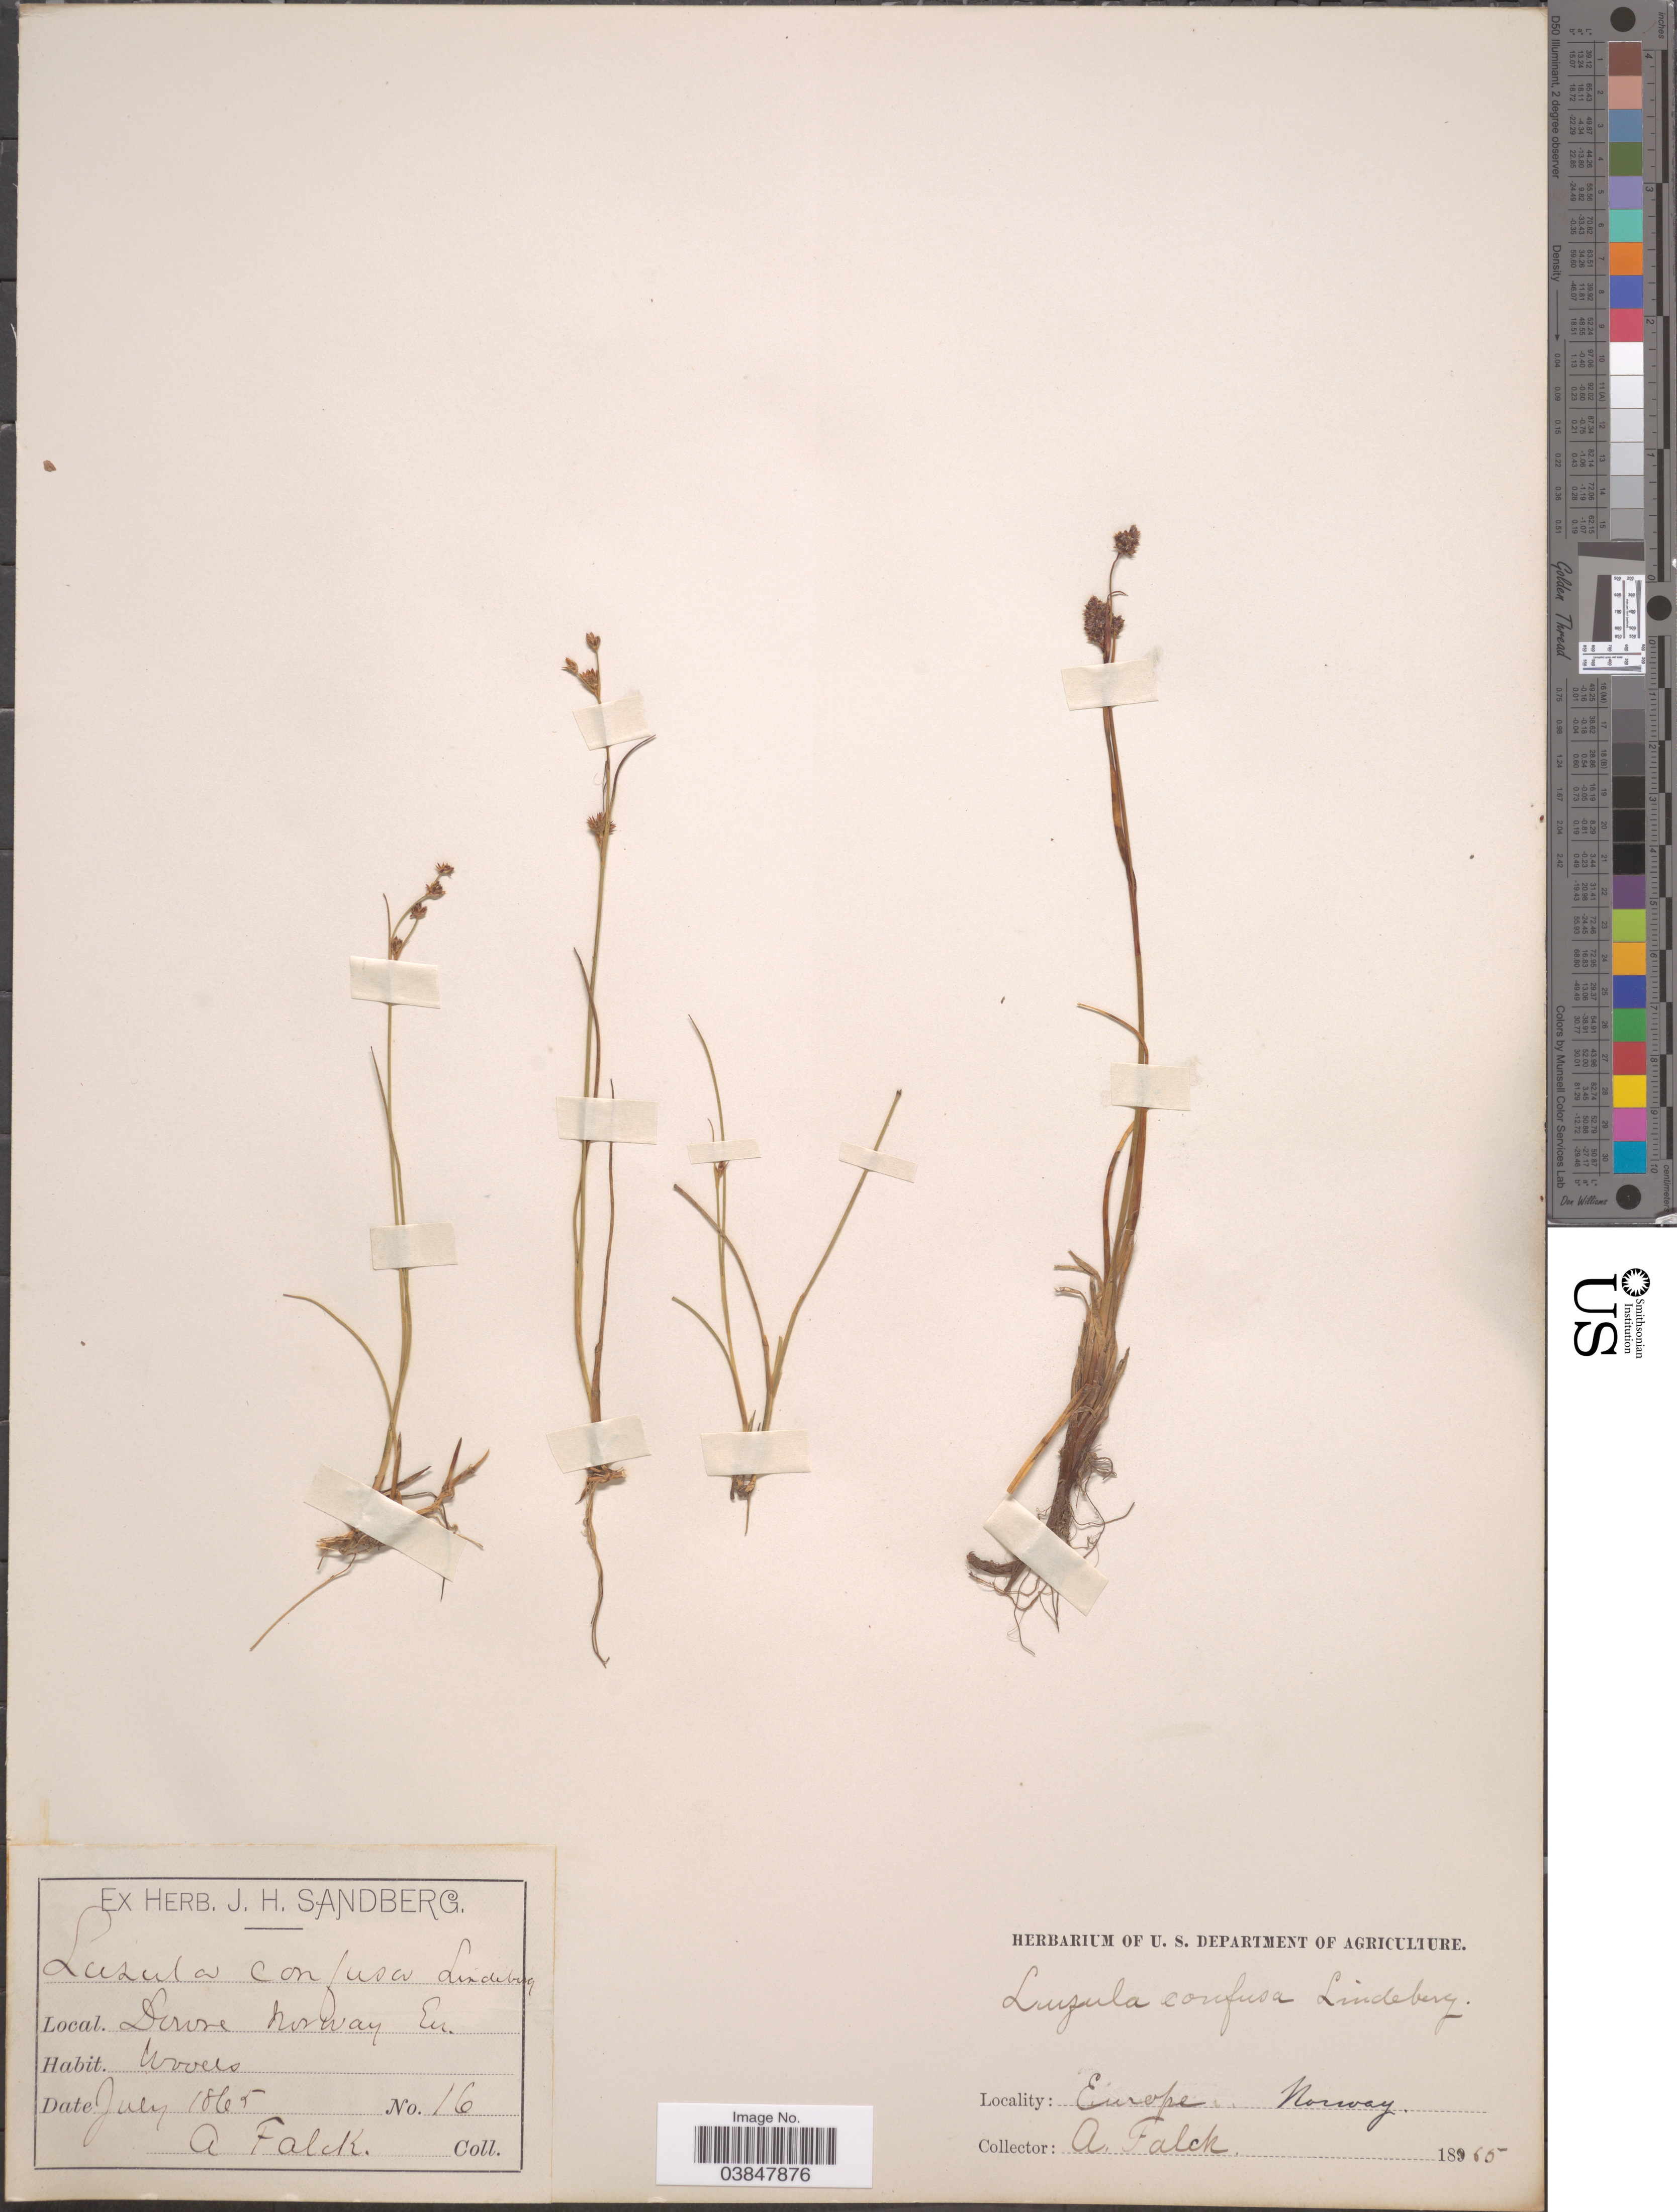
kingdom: Plantae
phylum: Tracheophyta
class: Liliopsida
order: Poales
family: Juncaceae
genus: Luzula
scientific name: Luzula confusa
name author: Lindeb.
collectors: A. Falck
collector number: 16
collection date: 1865-07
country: Norway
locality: Dovre.